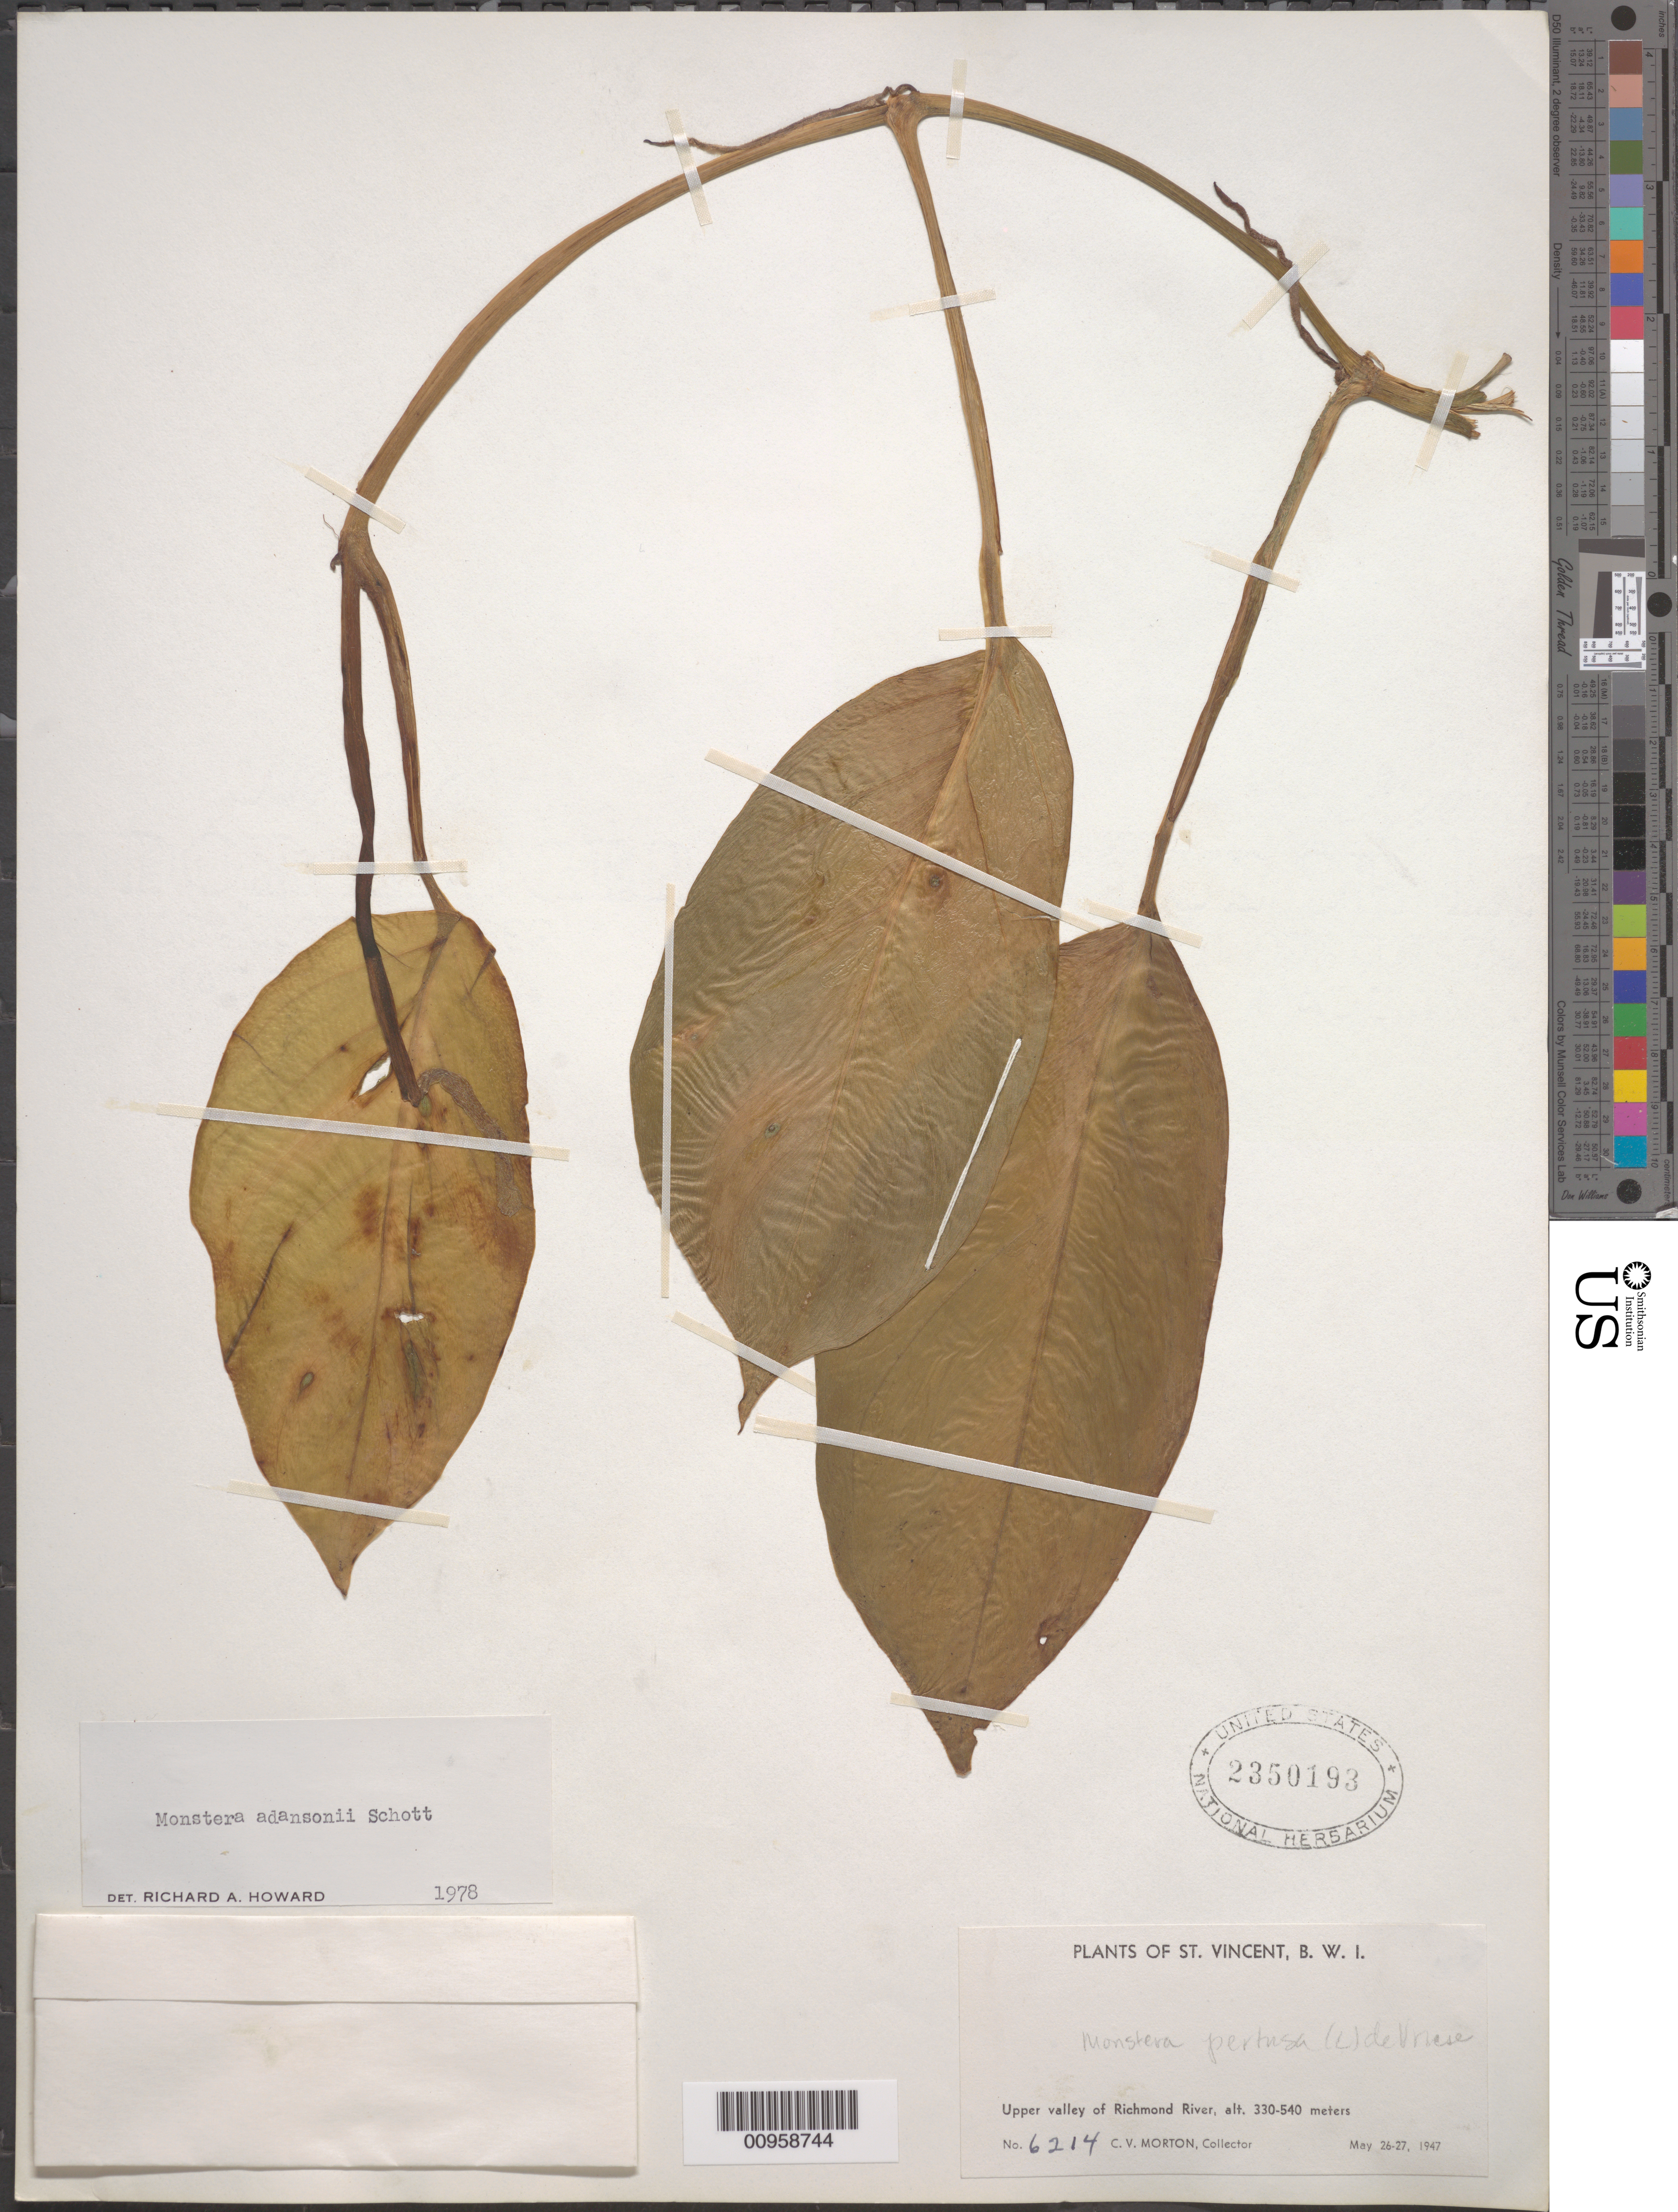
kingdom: Plantae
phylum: Tracheophyta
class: Liliopsida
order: Alismatales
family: Araceae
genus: Monstera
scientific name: Monstera adansonii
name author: Schott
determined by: Howard, R. A.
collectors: C. V. Morton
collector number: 6214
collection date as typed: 26 May 1947 to 27 May 1947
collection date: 1947-05-26/1947-05-27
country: St. Vincent - Grenadines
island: St. Vincent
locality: Upper valley of Richmond River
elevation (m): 330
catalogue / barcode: US 2350193